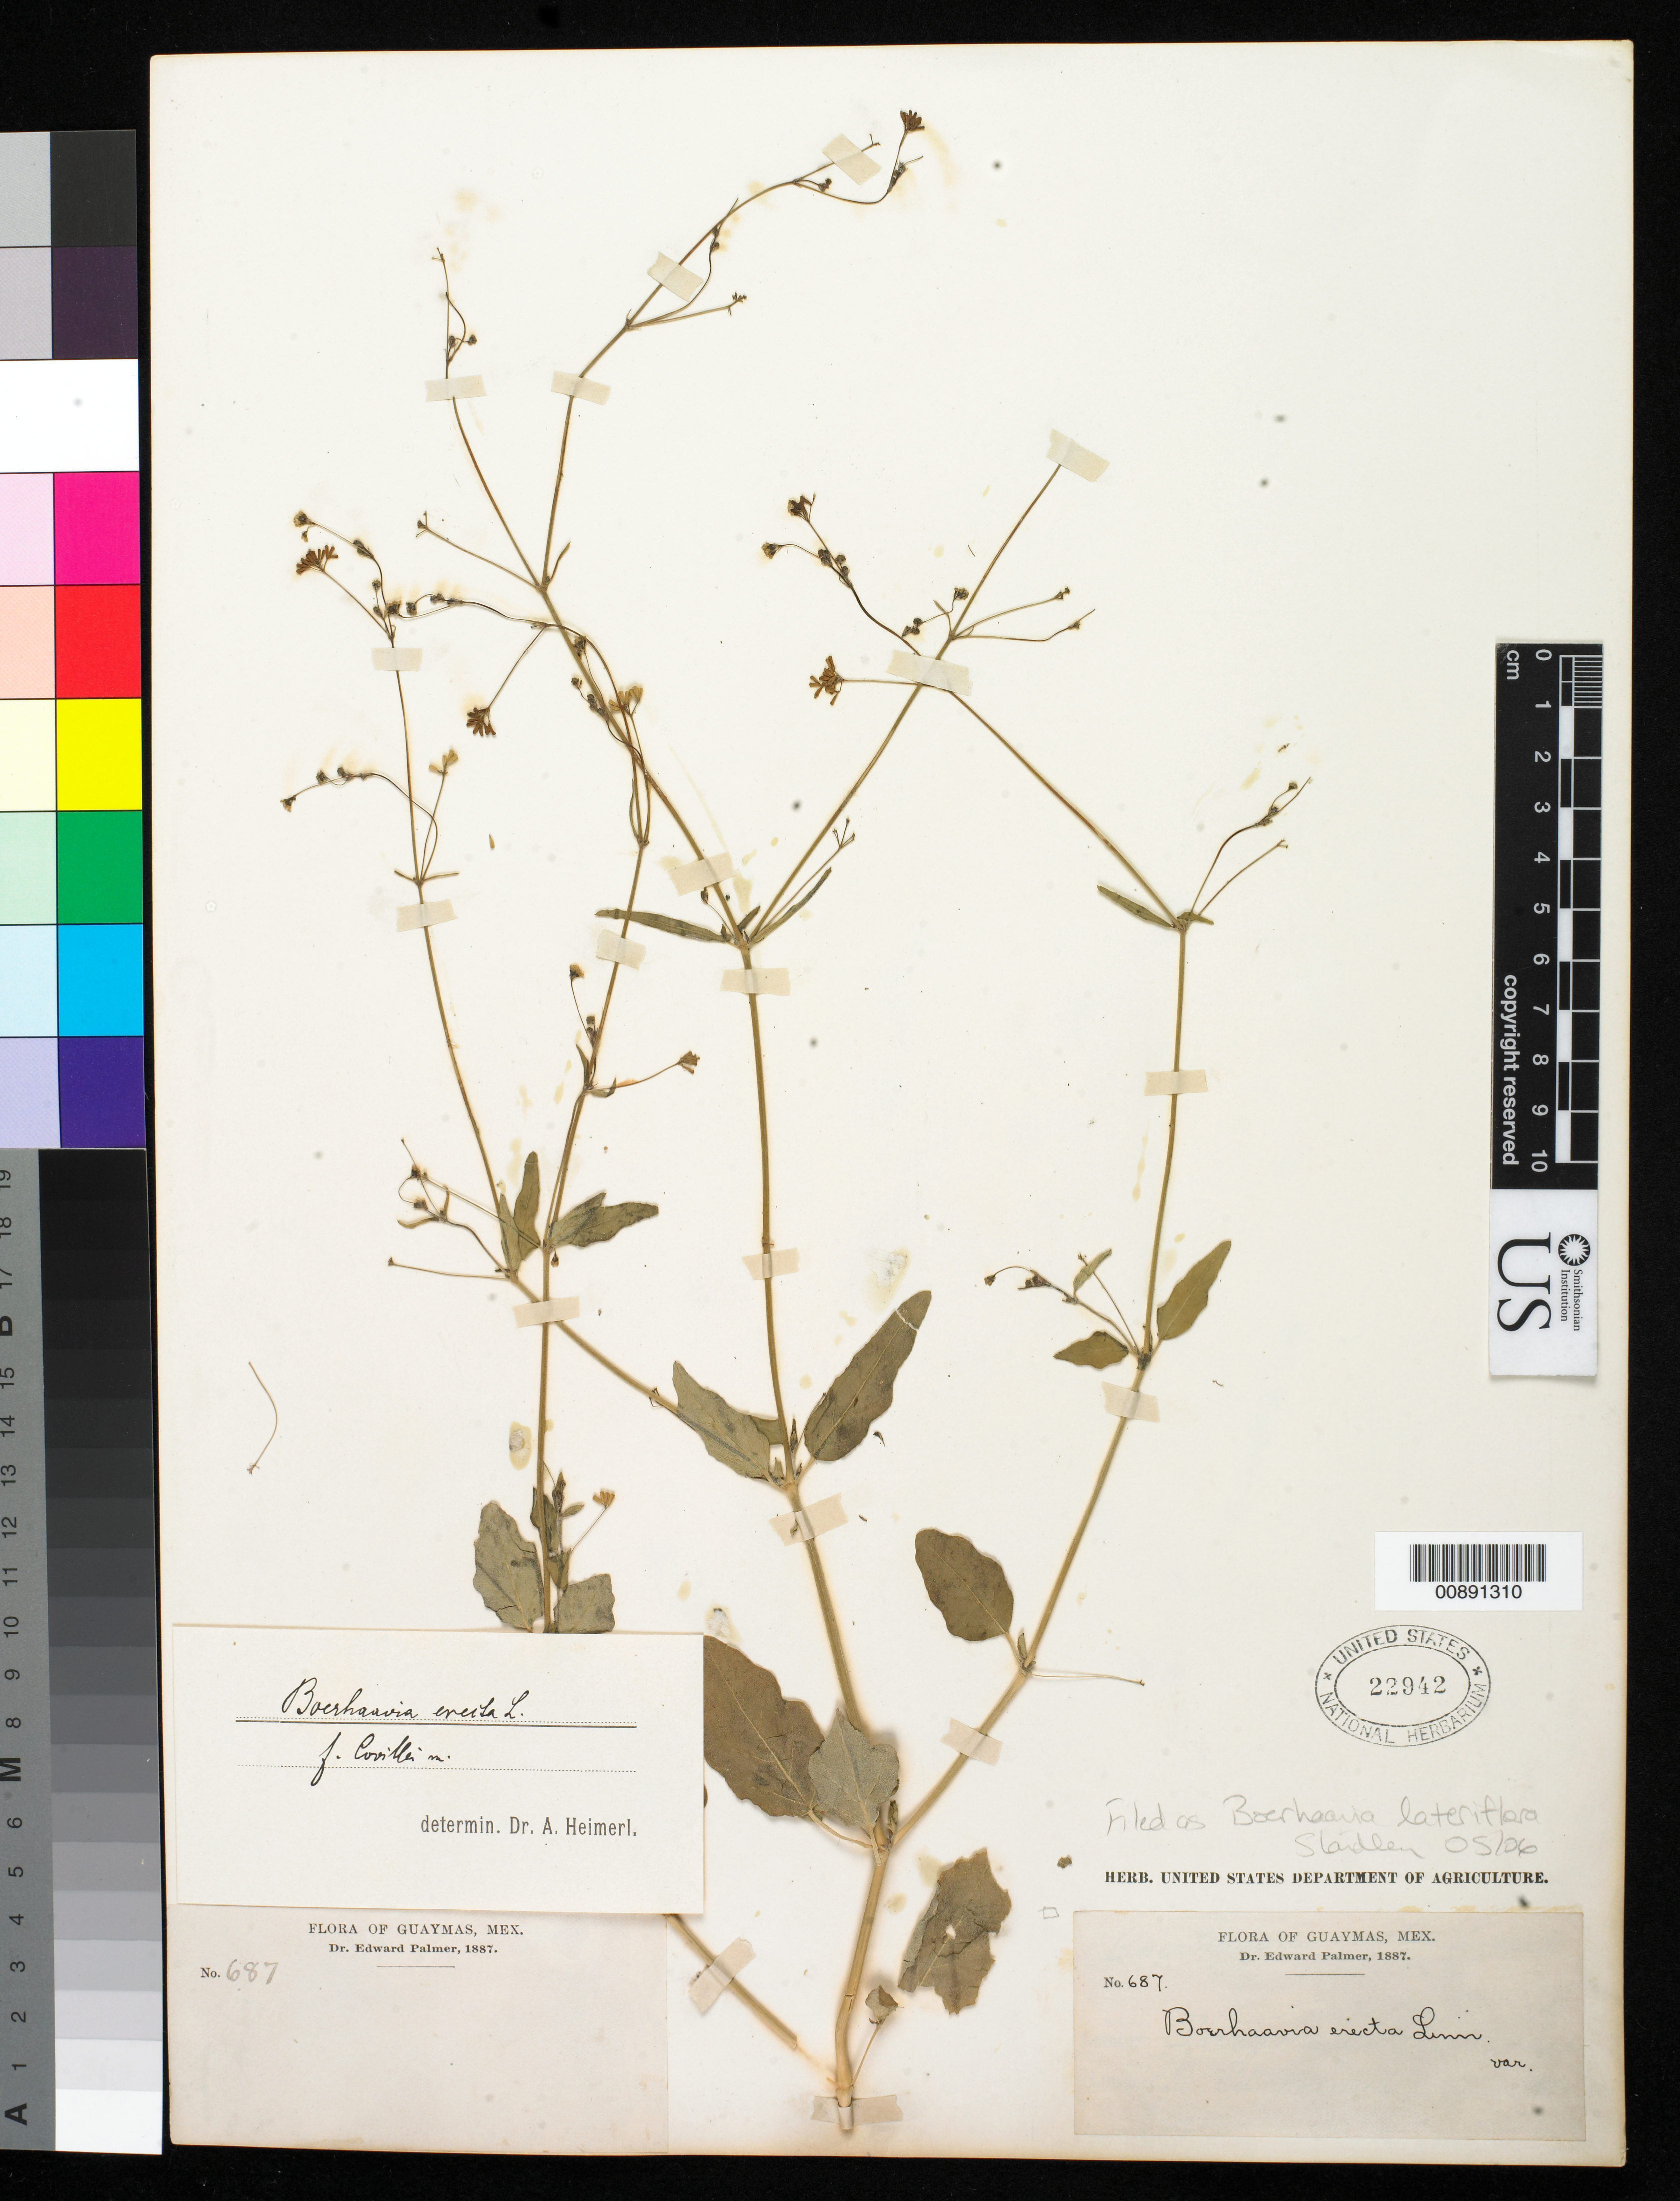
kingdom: Plantae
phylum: Tracheophyta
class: Magnoliopsida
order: Caryophyllales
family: Nyctaginaceae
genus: Boerhavia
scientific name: Boerhavia lateriflora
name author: Standl.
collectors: E. Palmer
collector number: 687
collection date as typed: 1887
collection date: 1887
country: Mexico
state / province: Sonora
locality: Guaymas, Sonora.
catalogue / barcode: US 22942